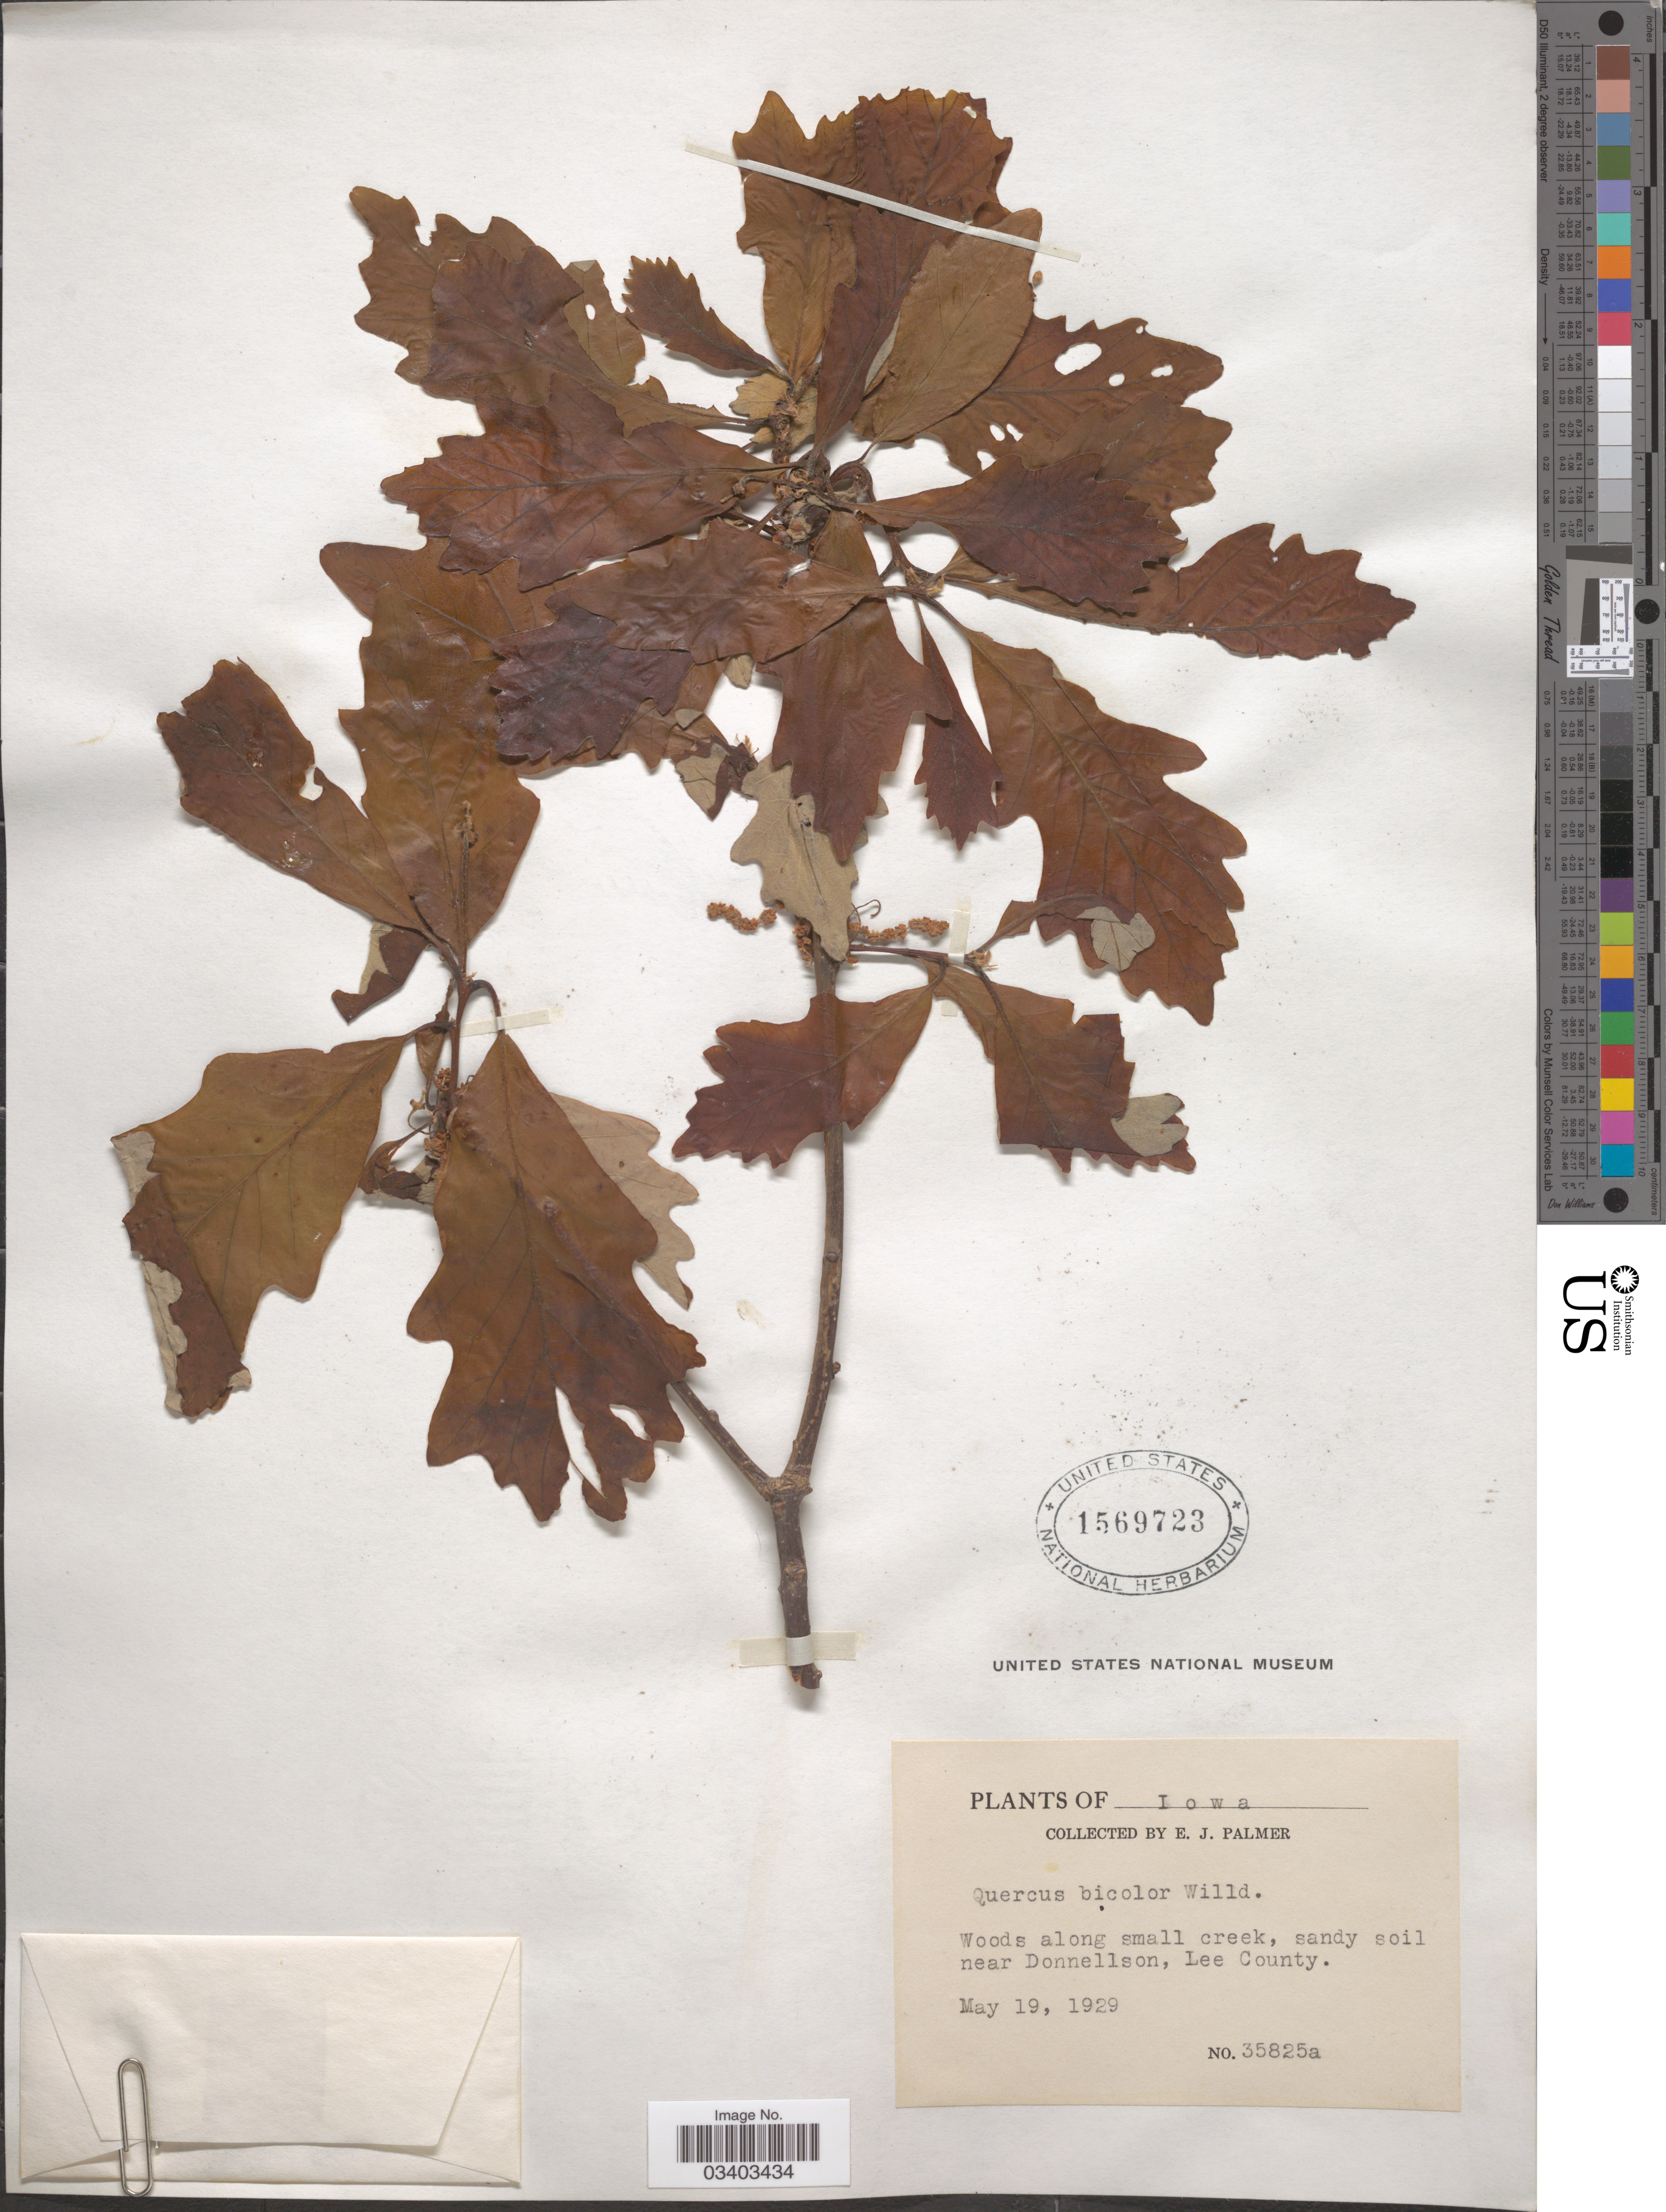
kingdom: Plantae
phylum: Tracheophyta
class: Magnoliopsida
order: Fagales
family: Fagaceae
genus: Quercus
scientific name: Quercus bicolor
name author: Willd.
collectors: E. J. Palmer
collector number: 35825a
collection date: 1929-05-19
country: United States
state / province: Iowa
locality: Woods along small creek, sandy soil near Donnellson, Lee County.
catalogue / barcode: US 1569723